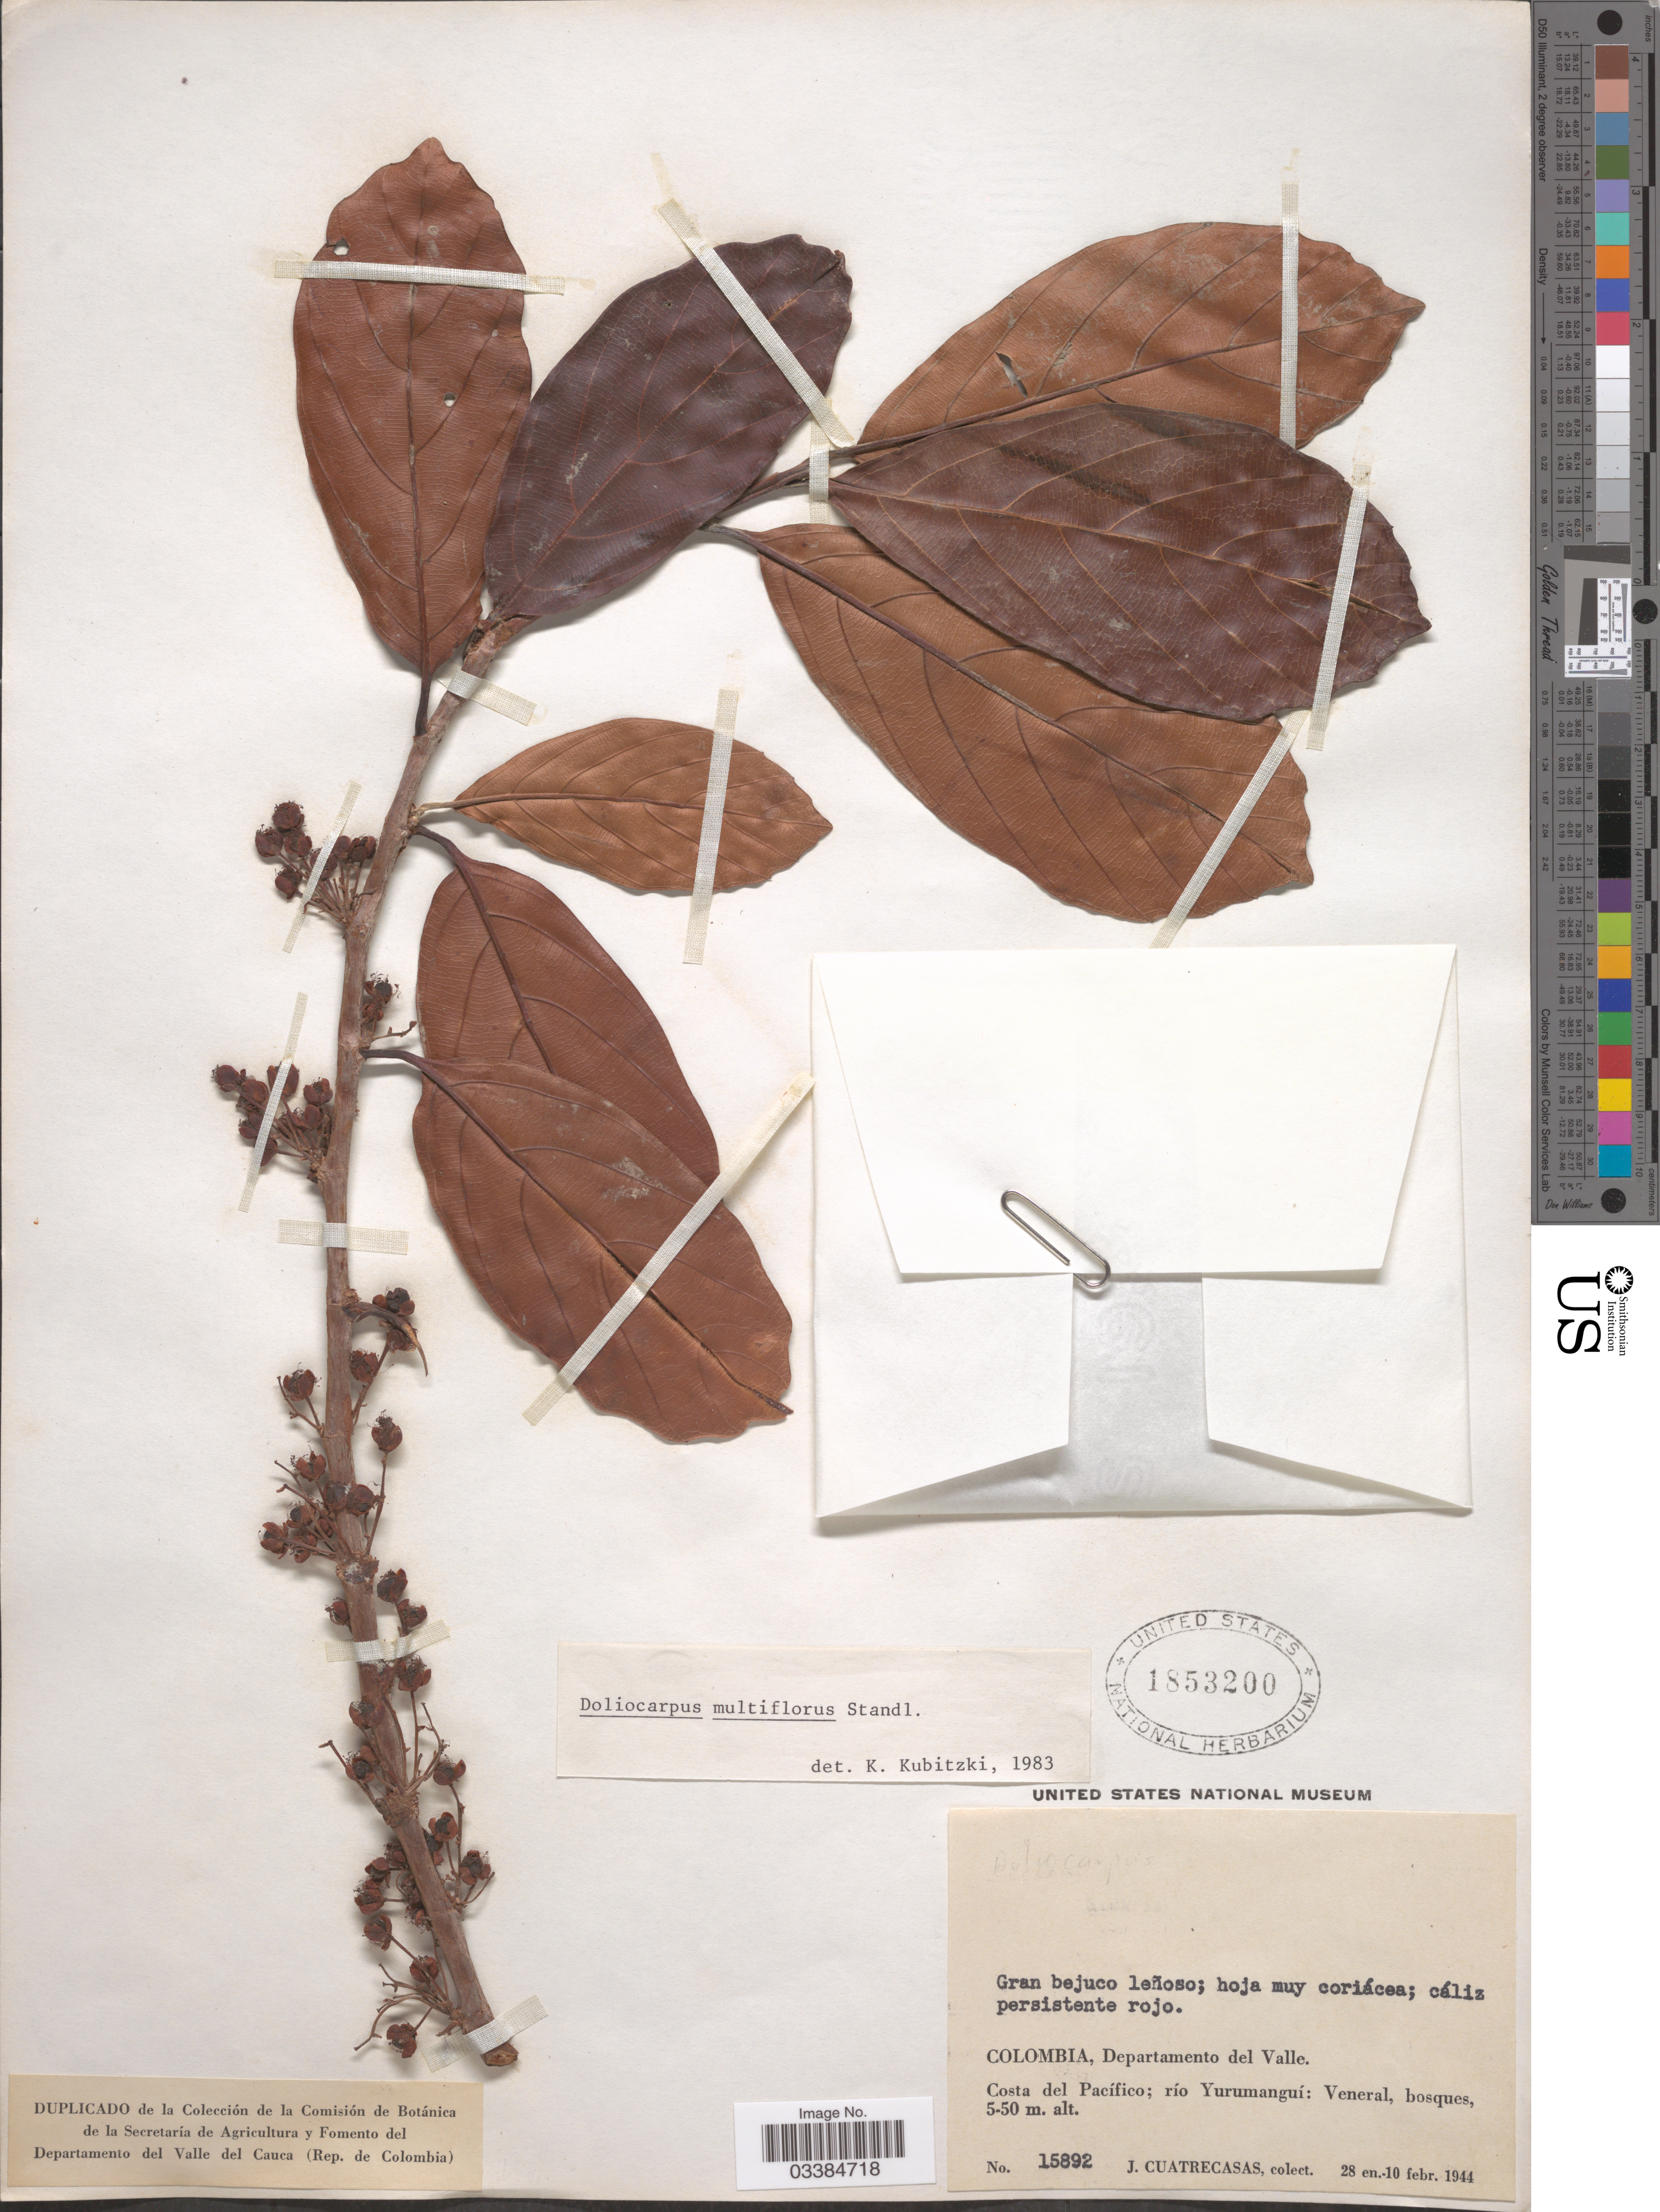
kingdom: Plantae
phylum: Tracheophyta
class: Magnoliopsida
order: Dilleniales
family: Dilleniaceae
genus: Doliocarpus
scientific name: Doliocarpus multiflorus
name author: Standl.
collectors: J. Cuatrecasas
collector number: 15892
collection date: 1944-02-10/1944-02-28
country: Colombia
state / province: Valle del Cauca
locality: Departamento del Valle. Costa del Pacífico; río Yurumanguí.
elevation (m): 5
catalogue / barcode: US 1853200